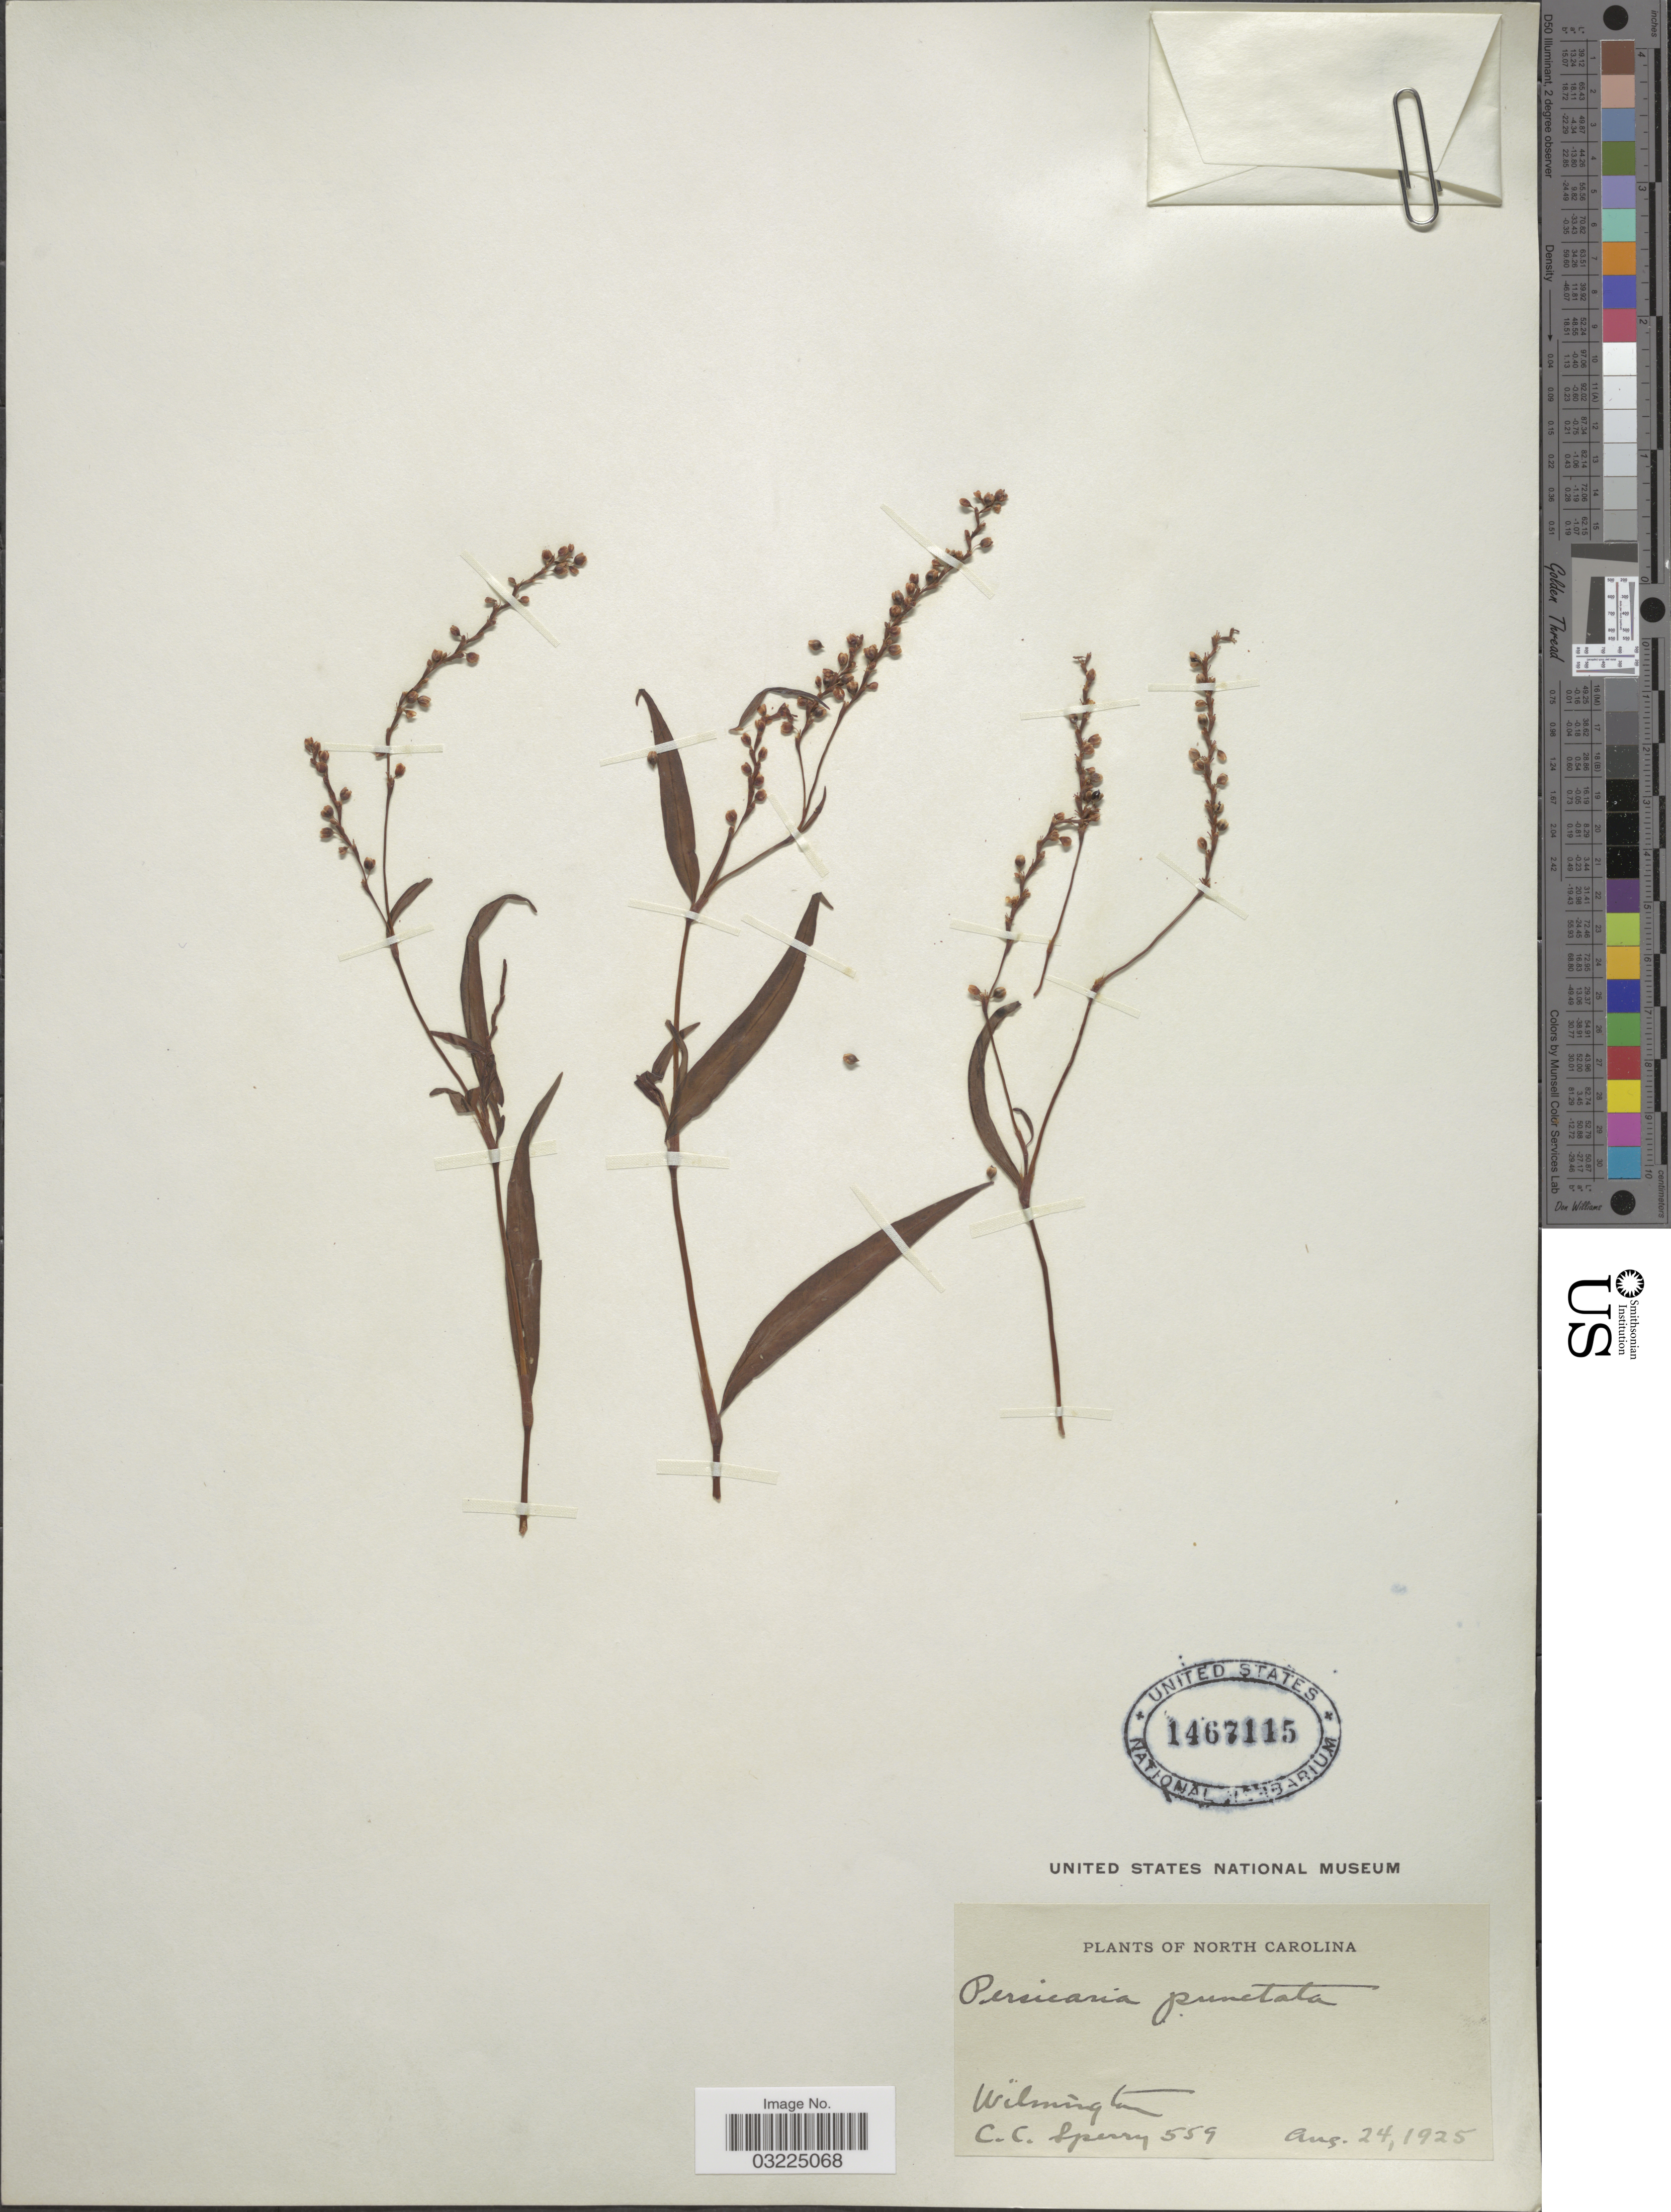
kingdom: Plantae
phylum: Tracheophyta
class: Magnoliopsida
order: Caryophyllales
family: Polygonaceae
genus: Persicaria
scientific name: Persicaria punctata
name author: (Elliott) Small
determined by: Atha, D. E.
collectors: C. C. Sperry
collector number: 559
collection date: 1925-08-24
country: United States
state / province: North Carolina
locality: Wilmington.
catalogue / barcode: US 1467115